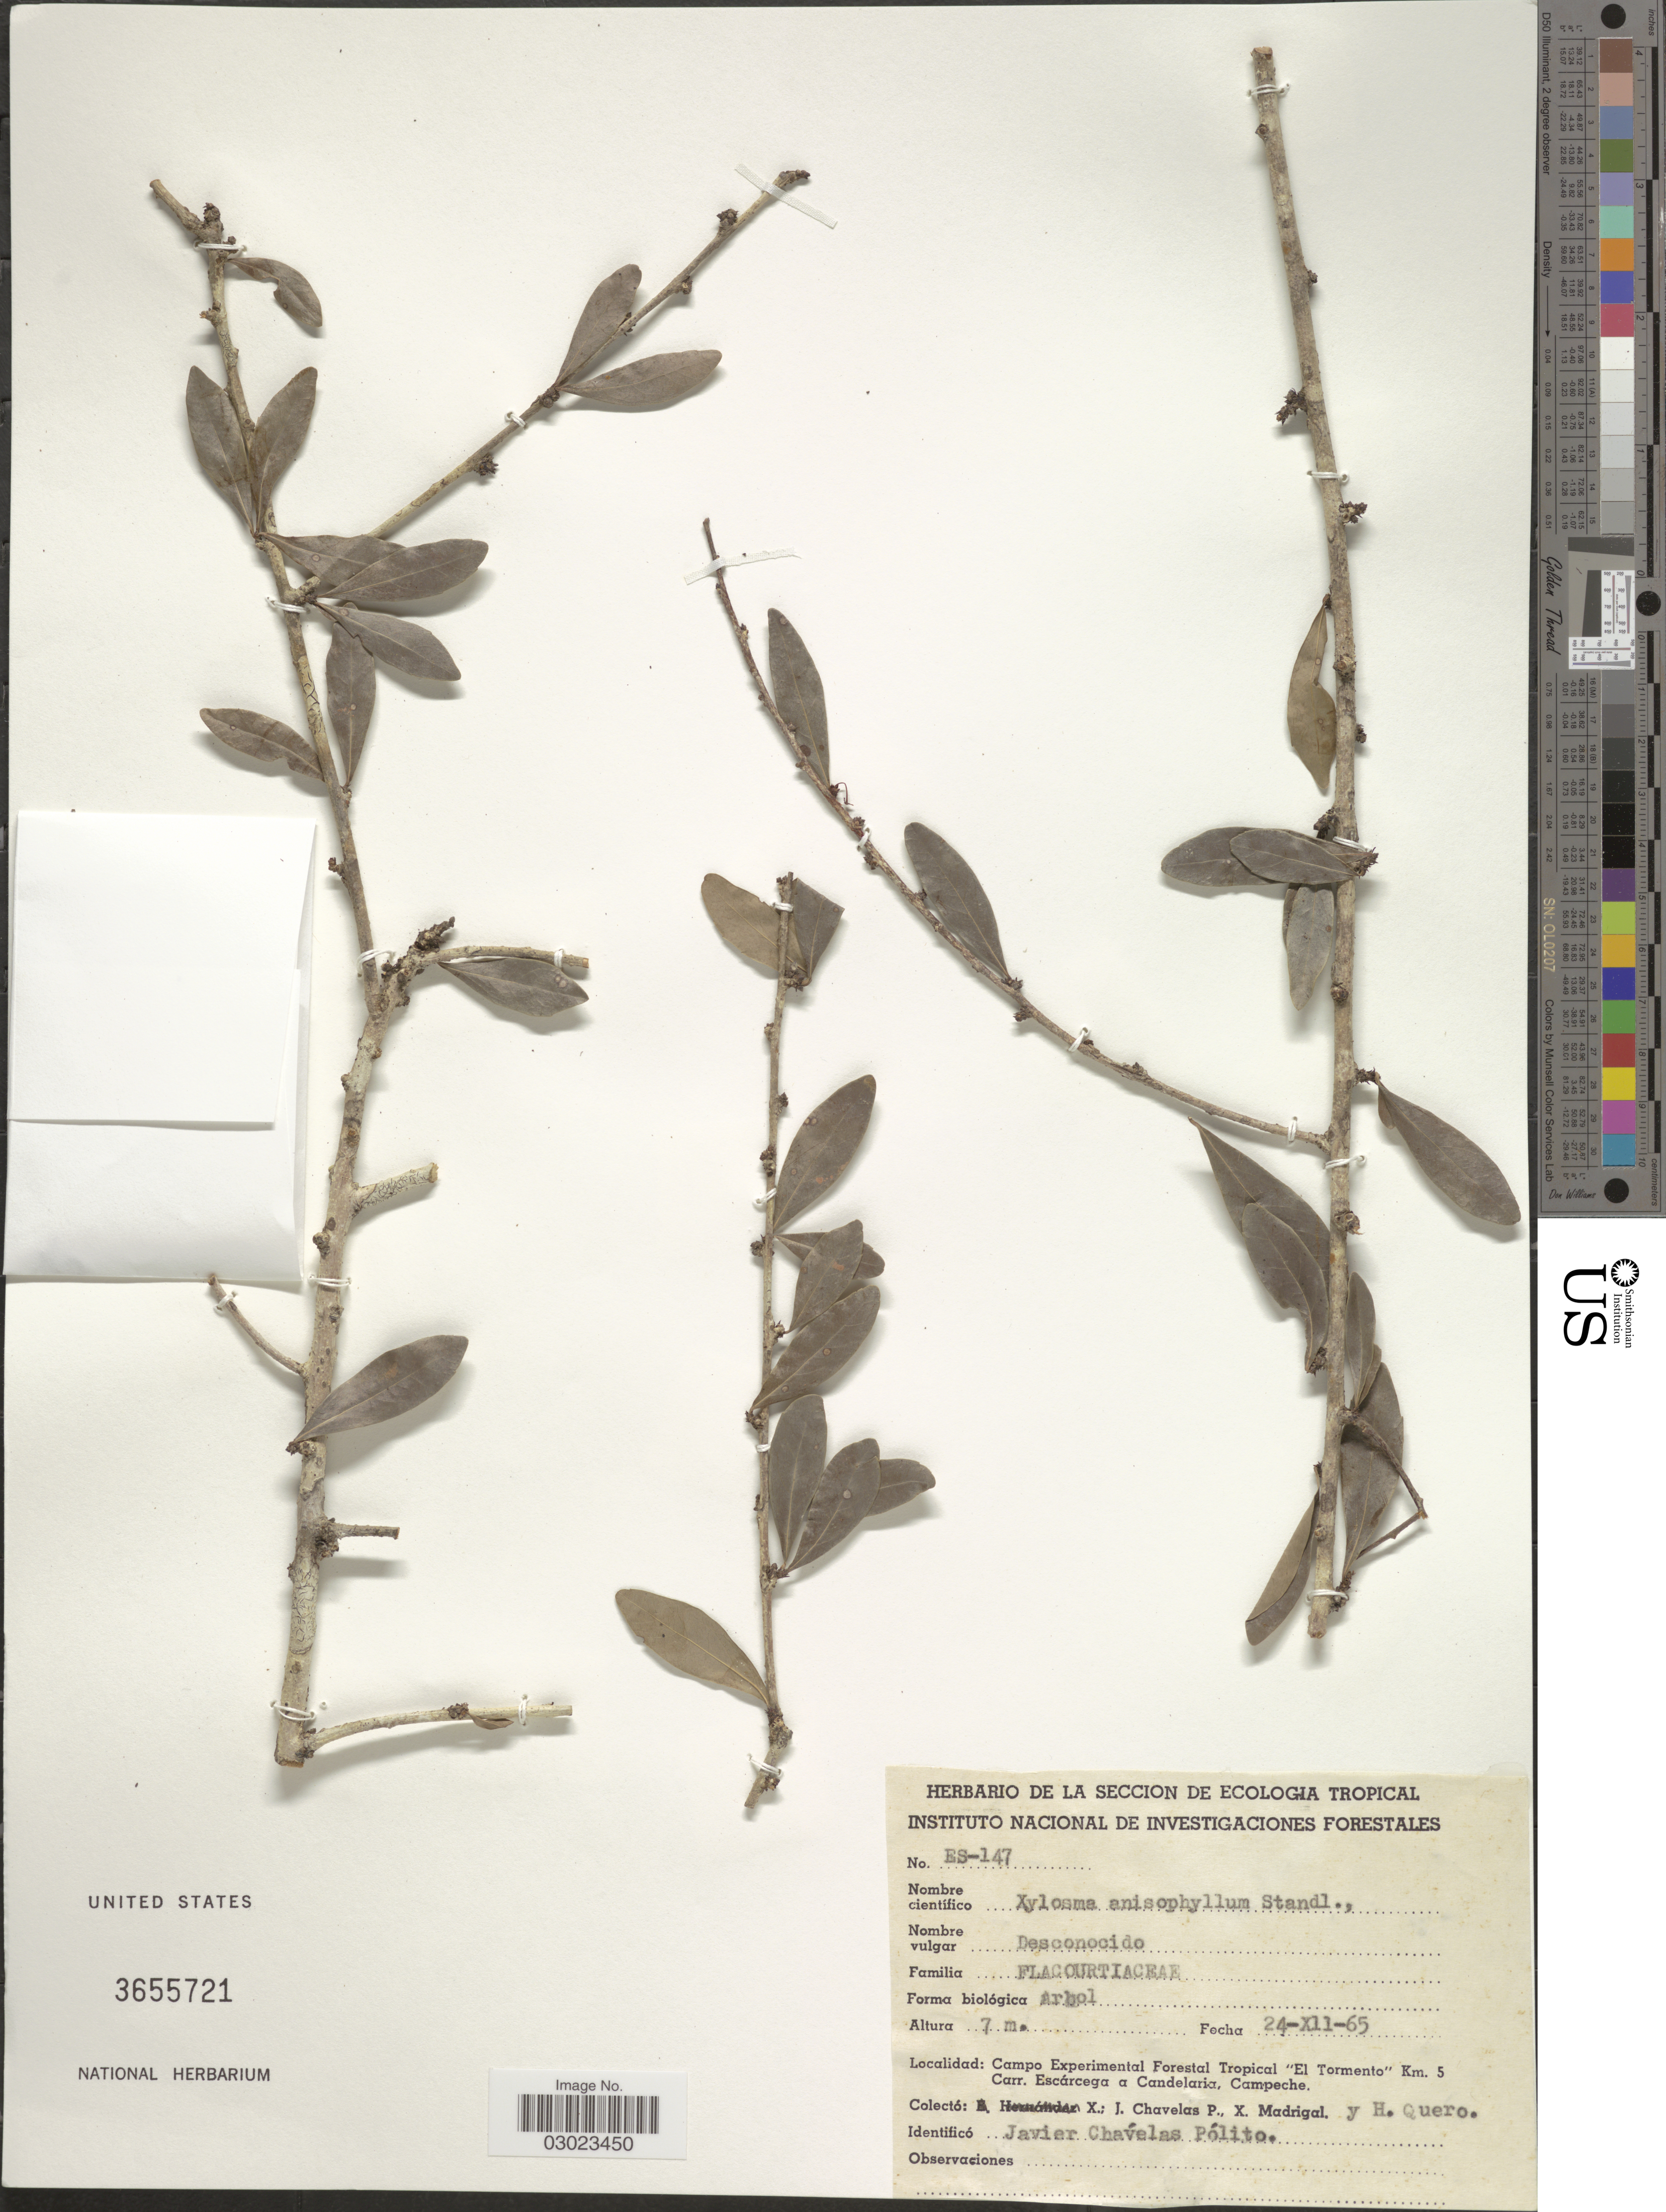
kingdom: Plantae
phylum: Tracheophyta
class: Magnoliopsida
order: Malpighiales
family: Salicaceae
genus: Xylosma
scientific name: Xylosma cinerea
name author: (Clos) Hemsl.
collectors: J. Chavelas P., X. Madrigal & H. Quero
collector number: ES-147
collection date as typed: Transcribed d/m/y: 24/12/65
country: Mexico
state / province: Campeche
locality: Campo Experimental Forestal Tropical "El Tormento" Km. 5 Carr. Escárcega a Candelaria.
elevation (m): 7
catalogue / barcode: US 3655721